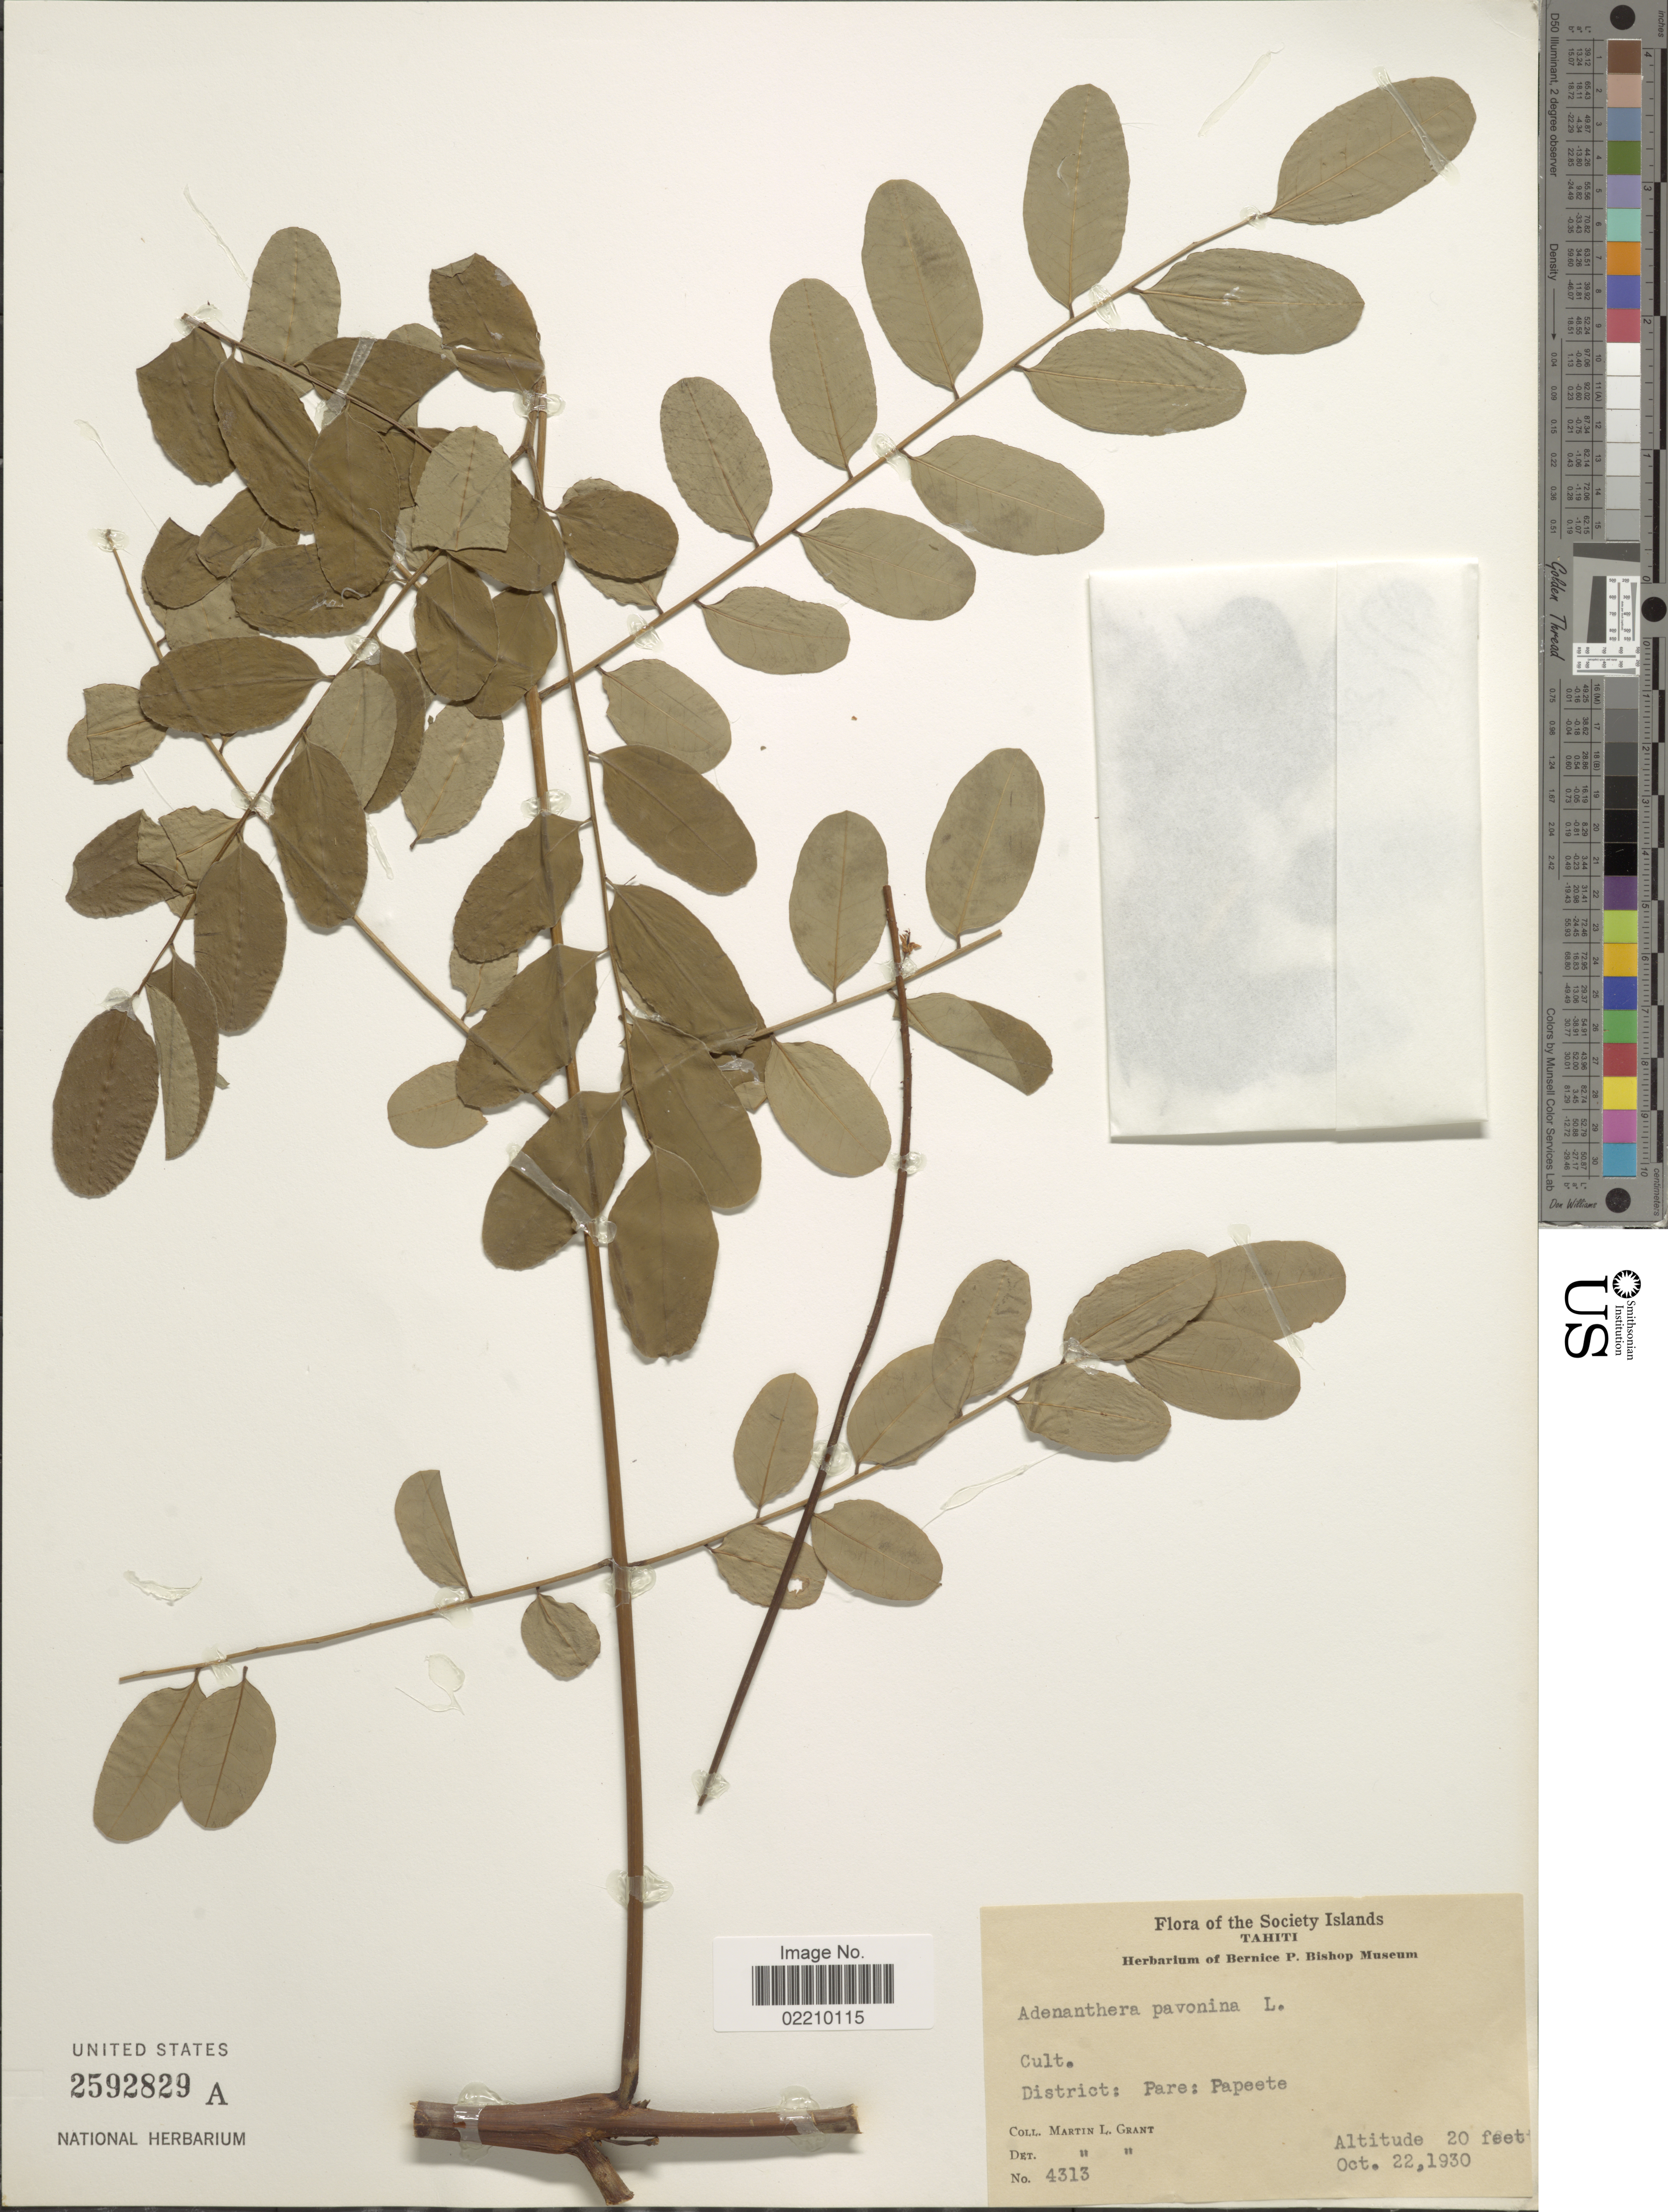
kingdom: Plantae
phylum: Tracheophyta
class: Magnoliopsida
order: Fabales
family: Fabaceae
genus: Adenanthera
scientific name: Adenanthera pavonina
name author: L.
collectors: M. L. Grant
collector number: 4313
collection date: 1930-10-22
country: French Polynesia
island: Tahiti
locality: Society Islands, Tahiti, Cult., District: Pare, Papeete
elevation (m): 6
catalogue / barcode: US 2592829A